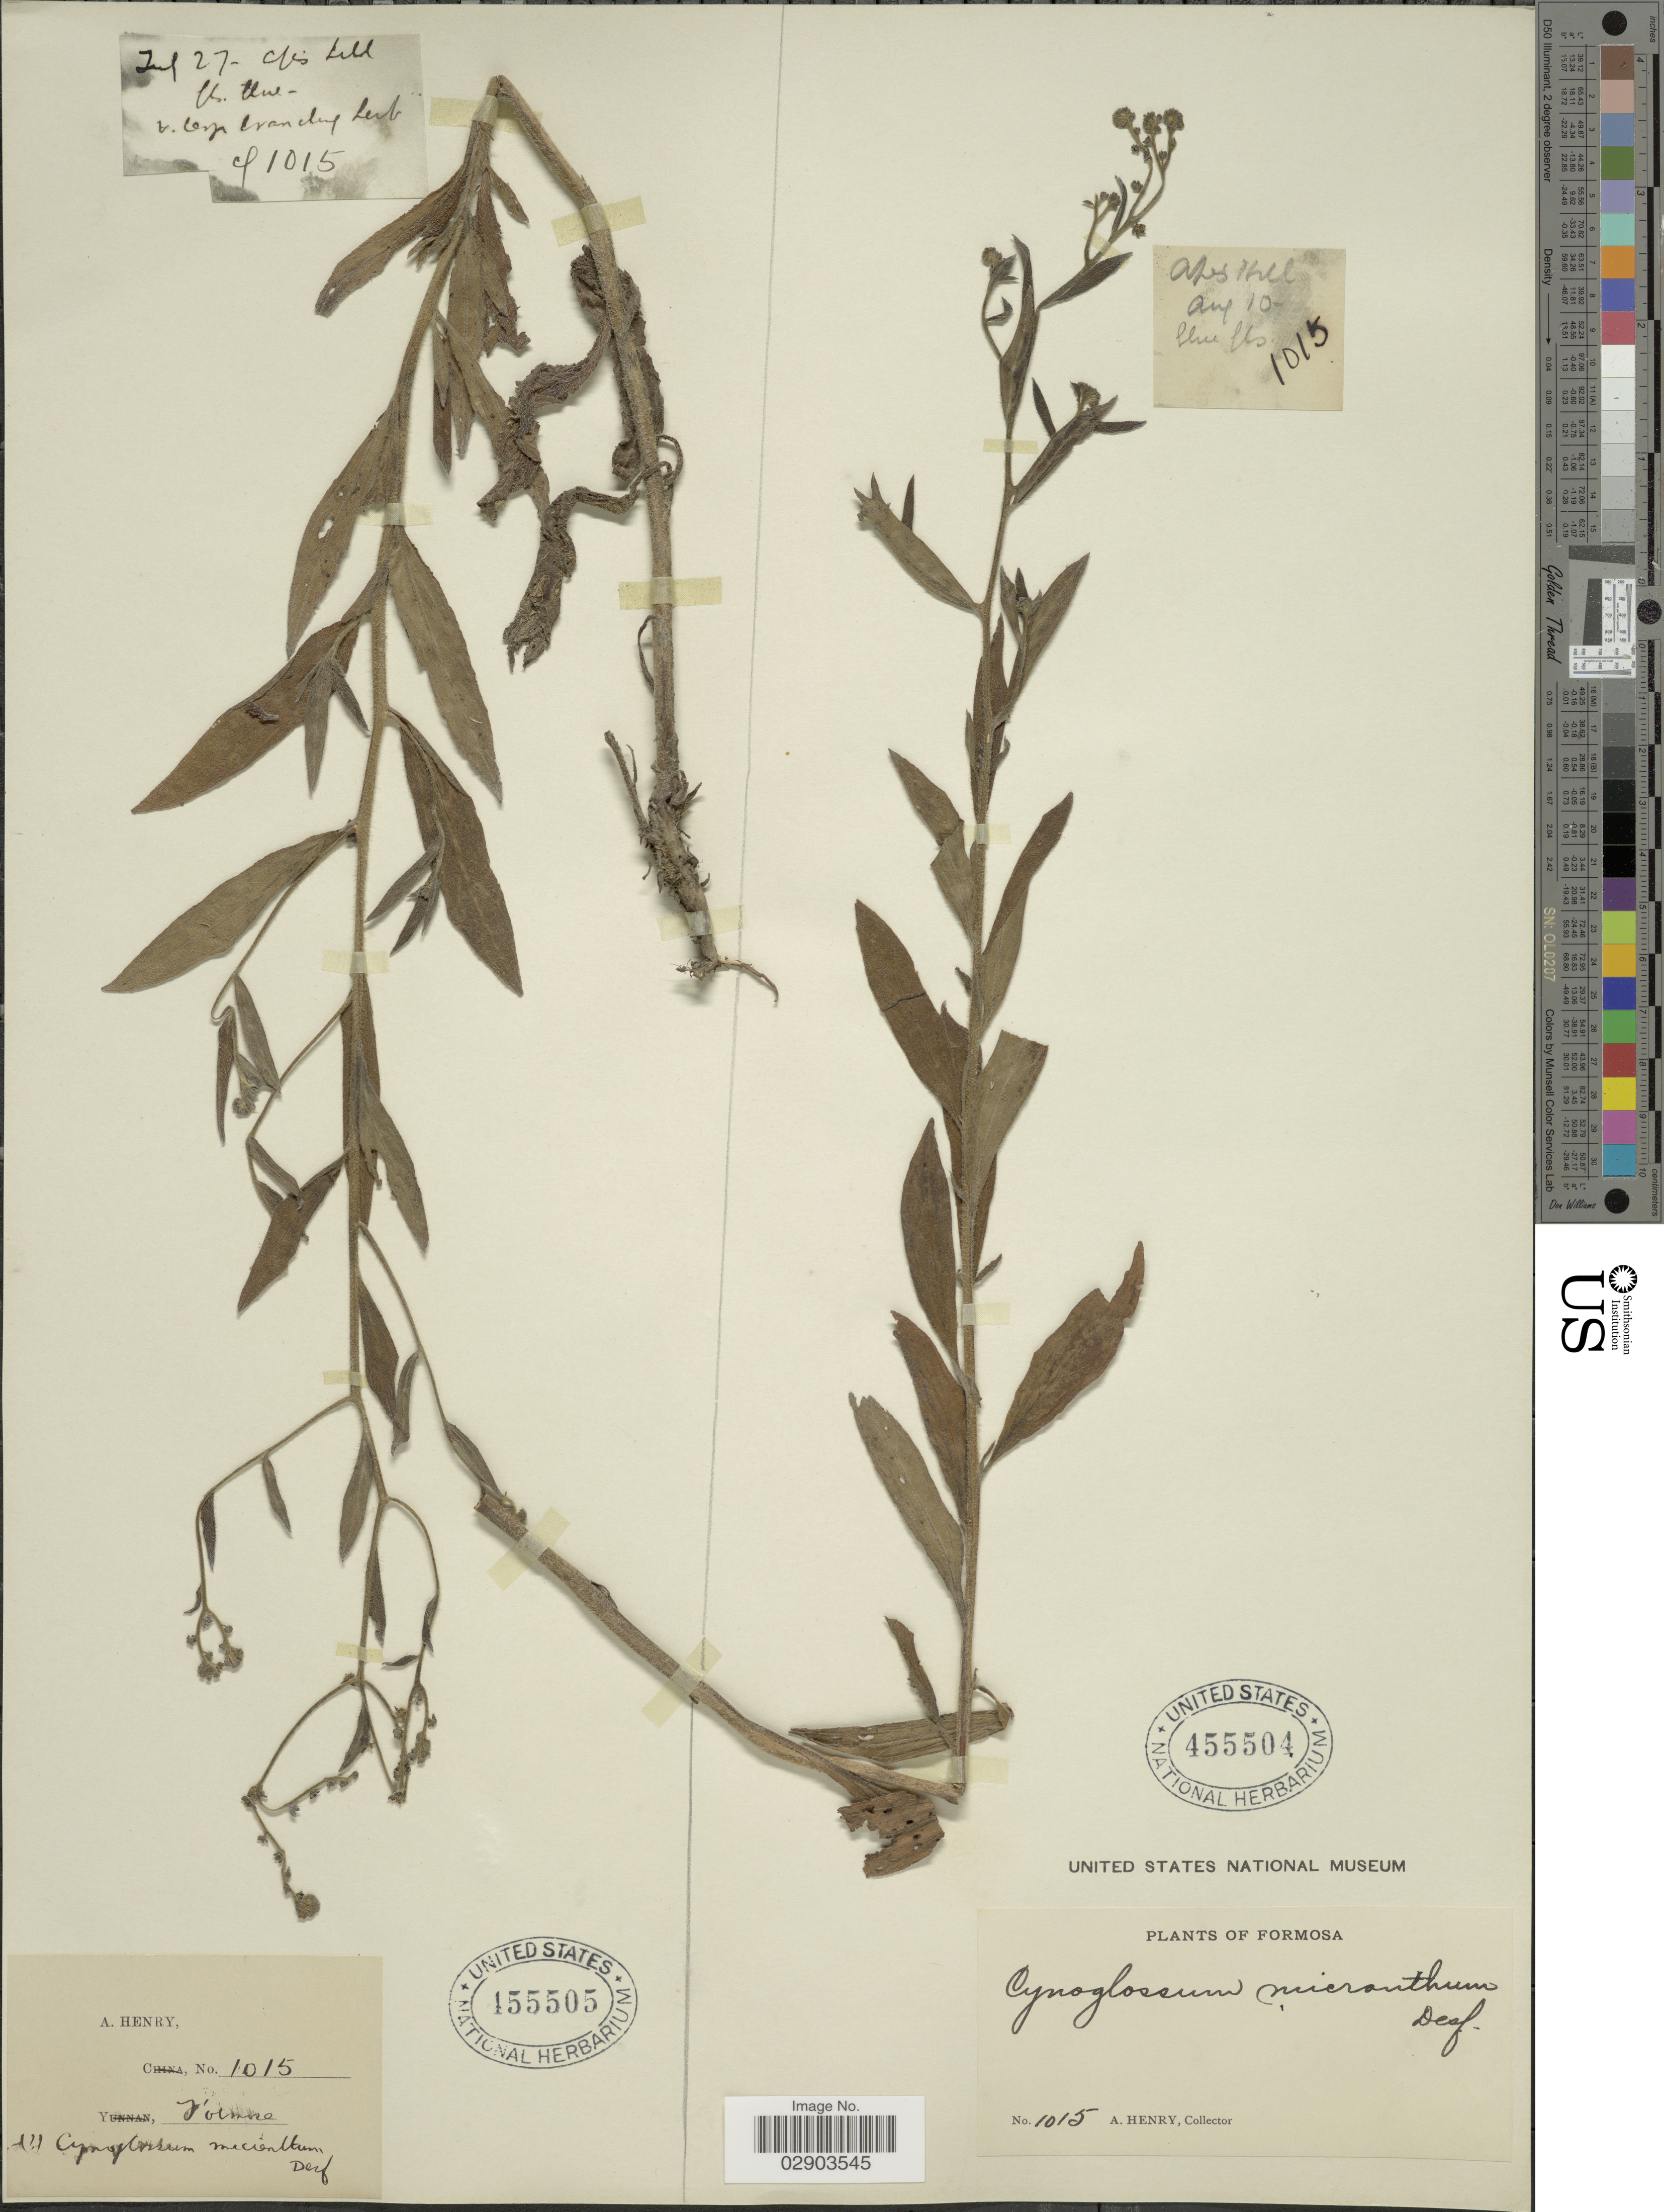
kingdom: Plantae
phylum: Tracheophyta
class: Magnoliopsida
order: Boraginales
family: Boraginaceae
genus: Cynoglossum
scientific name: Cynoglossum lanceolatum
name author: Forssk.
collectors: A. Henry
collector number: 1015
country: Taiwan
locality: Formosa.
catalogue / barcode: US 155505